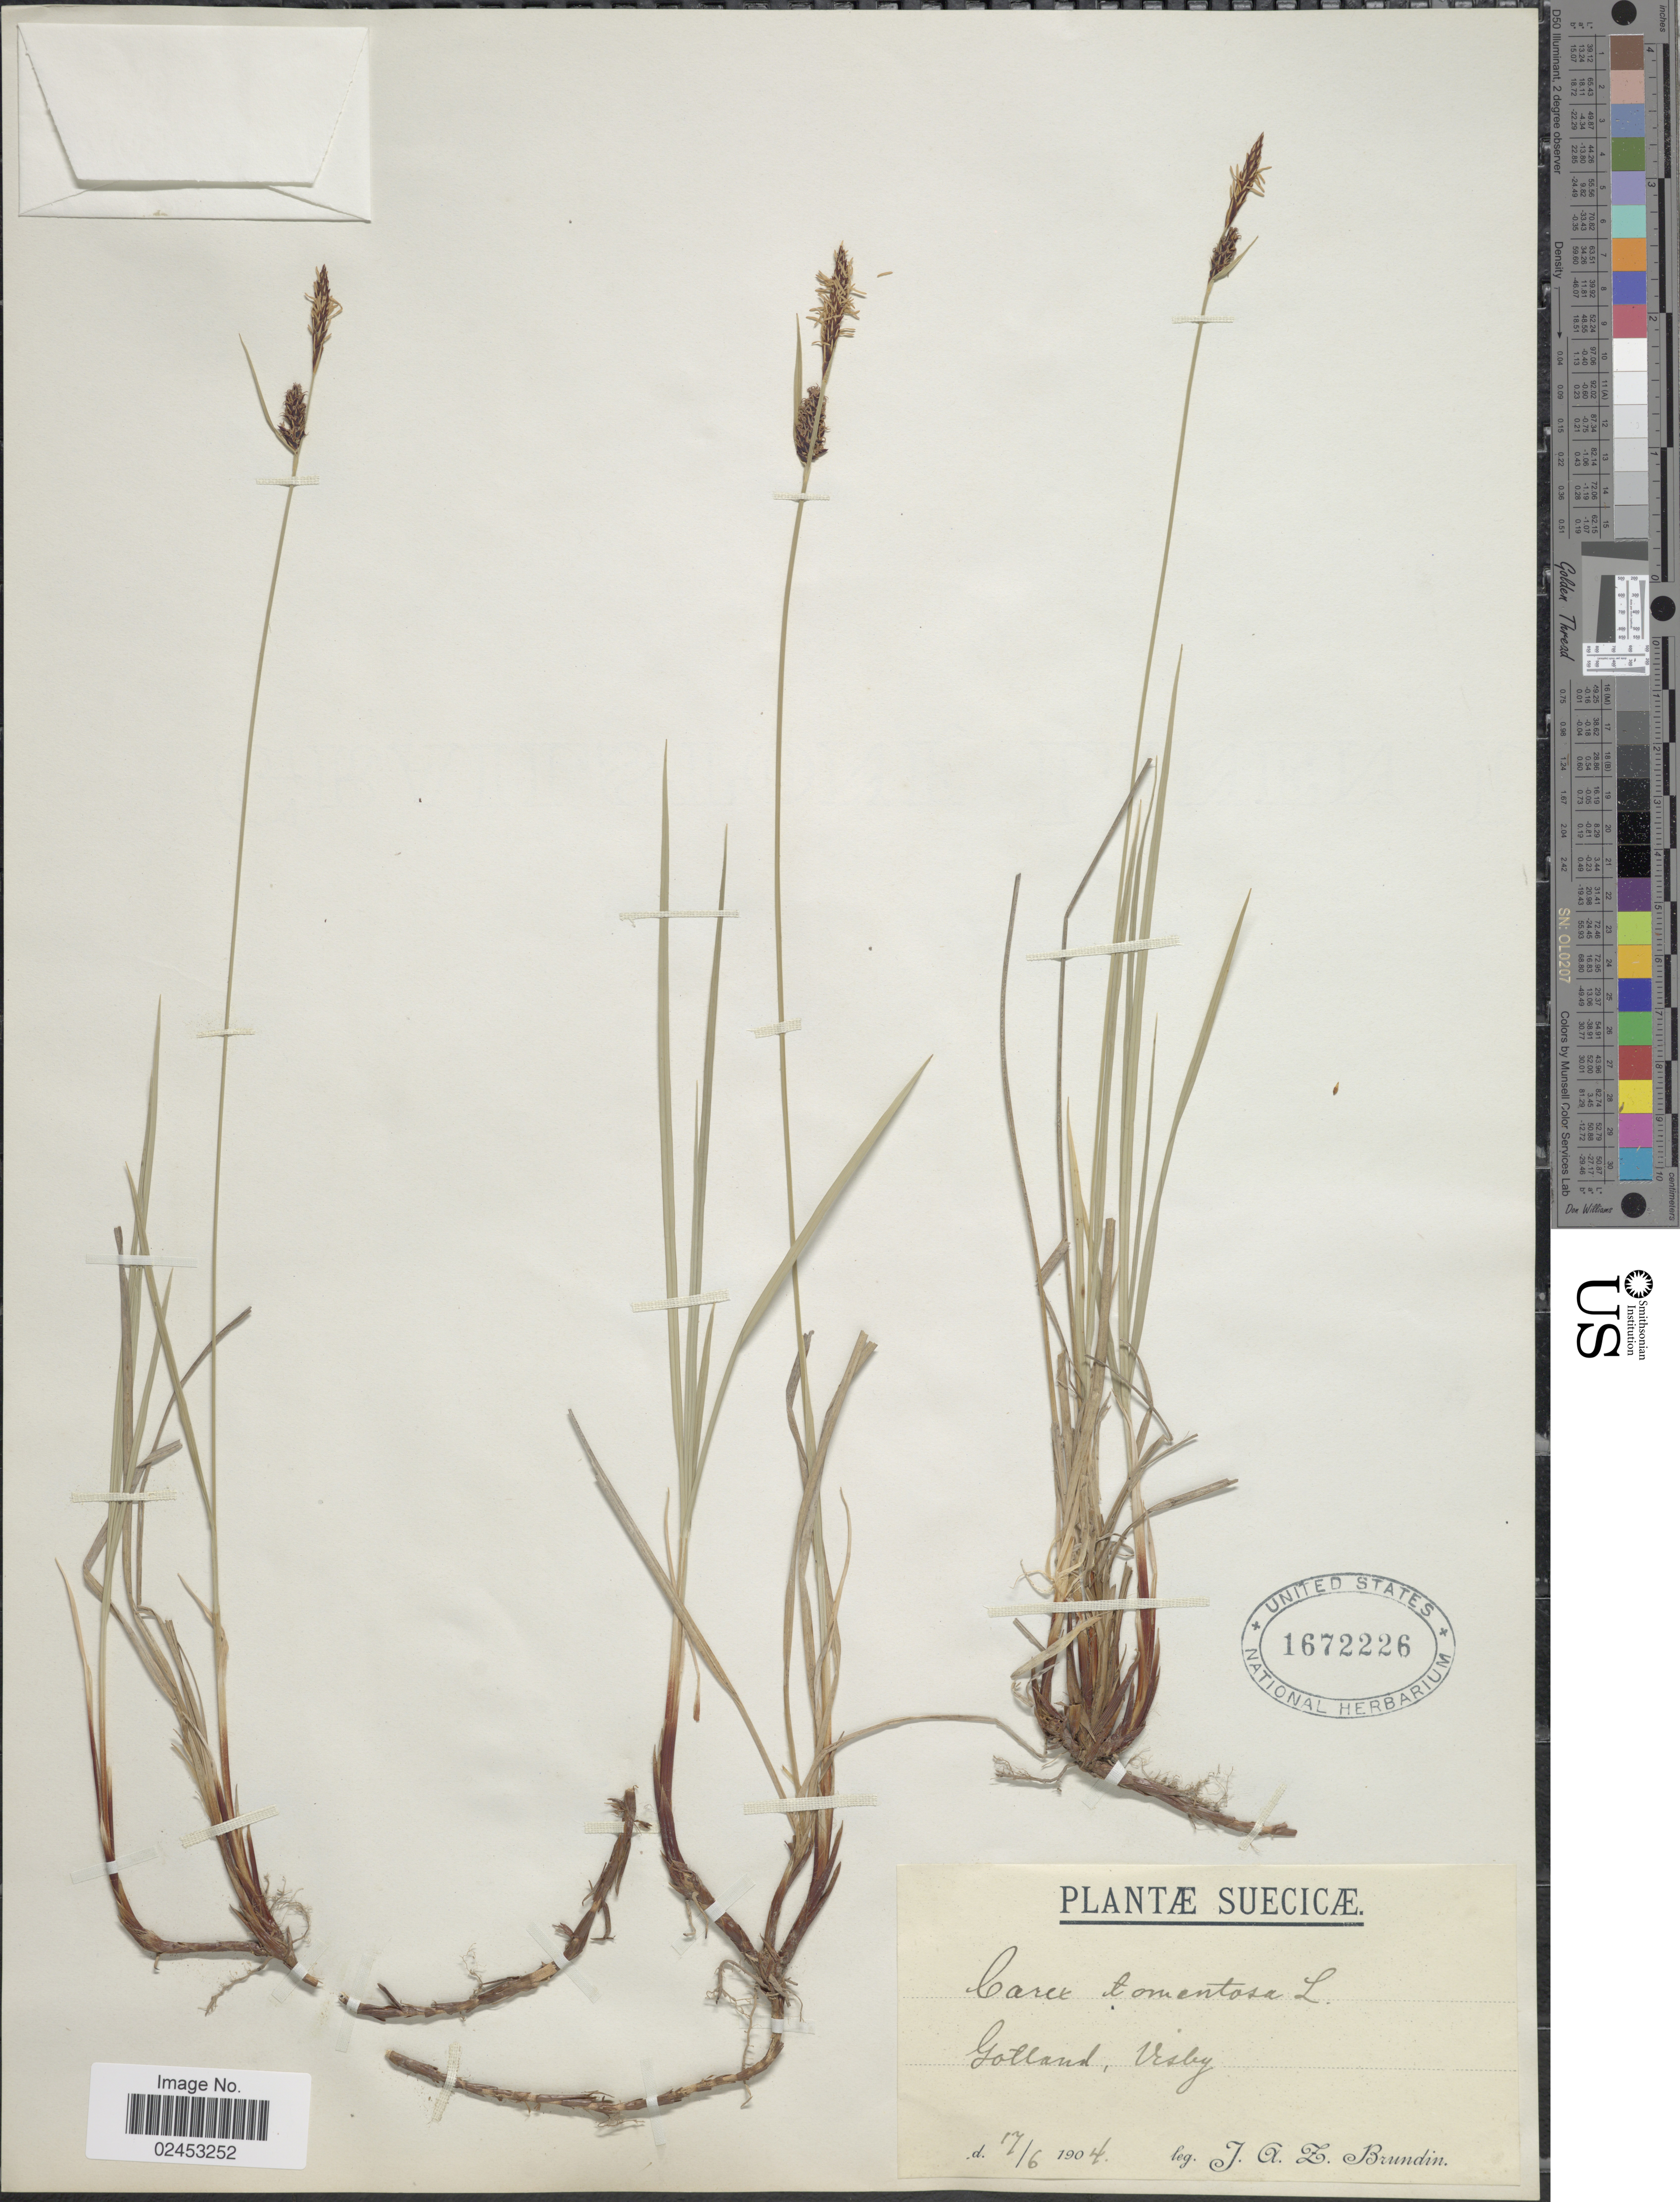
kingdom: Plantae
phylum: Tracheophyta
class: Liliopsida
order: Poales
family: Cyperaceae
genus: Carex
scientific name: Carex tomentosa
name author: L.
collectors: J. Brundin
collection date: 1904-06-17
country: Sweden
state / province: Gotland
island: Gotland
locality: Suecicae, Visby.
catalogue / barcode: US 1672226